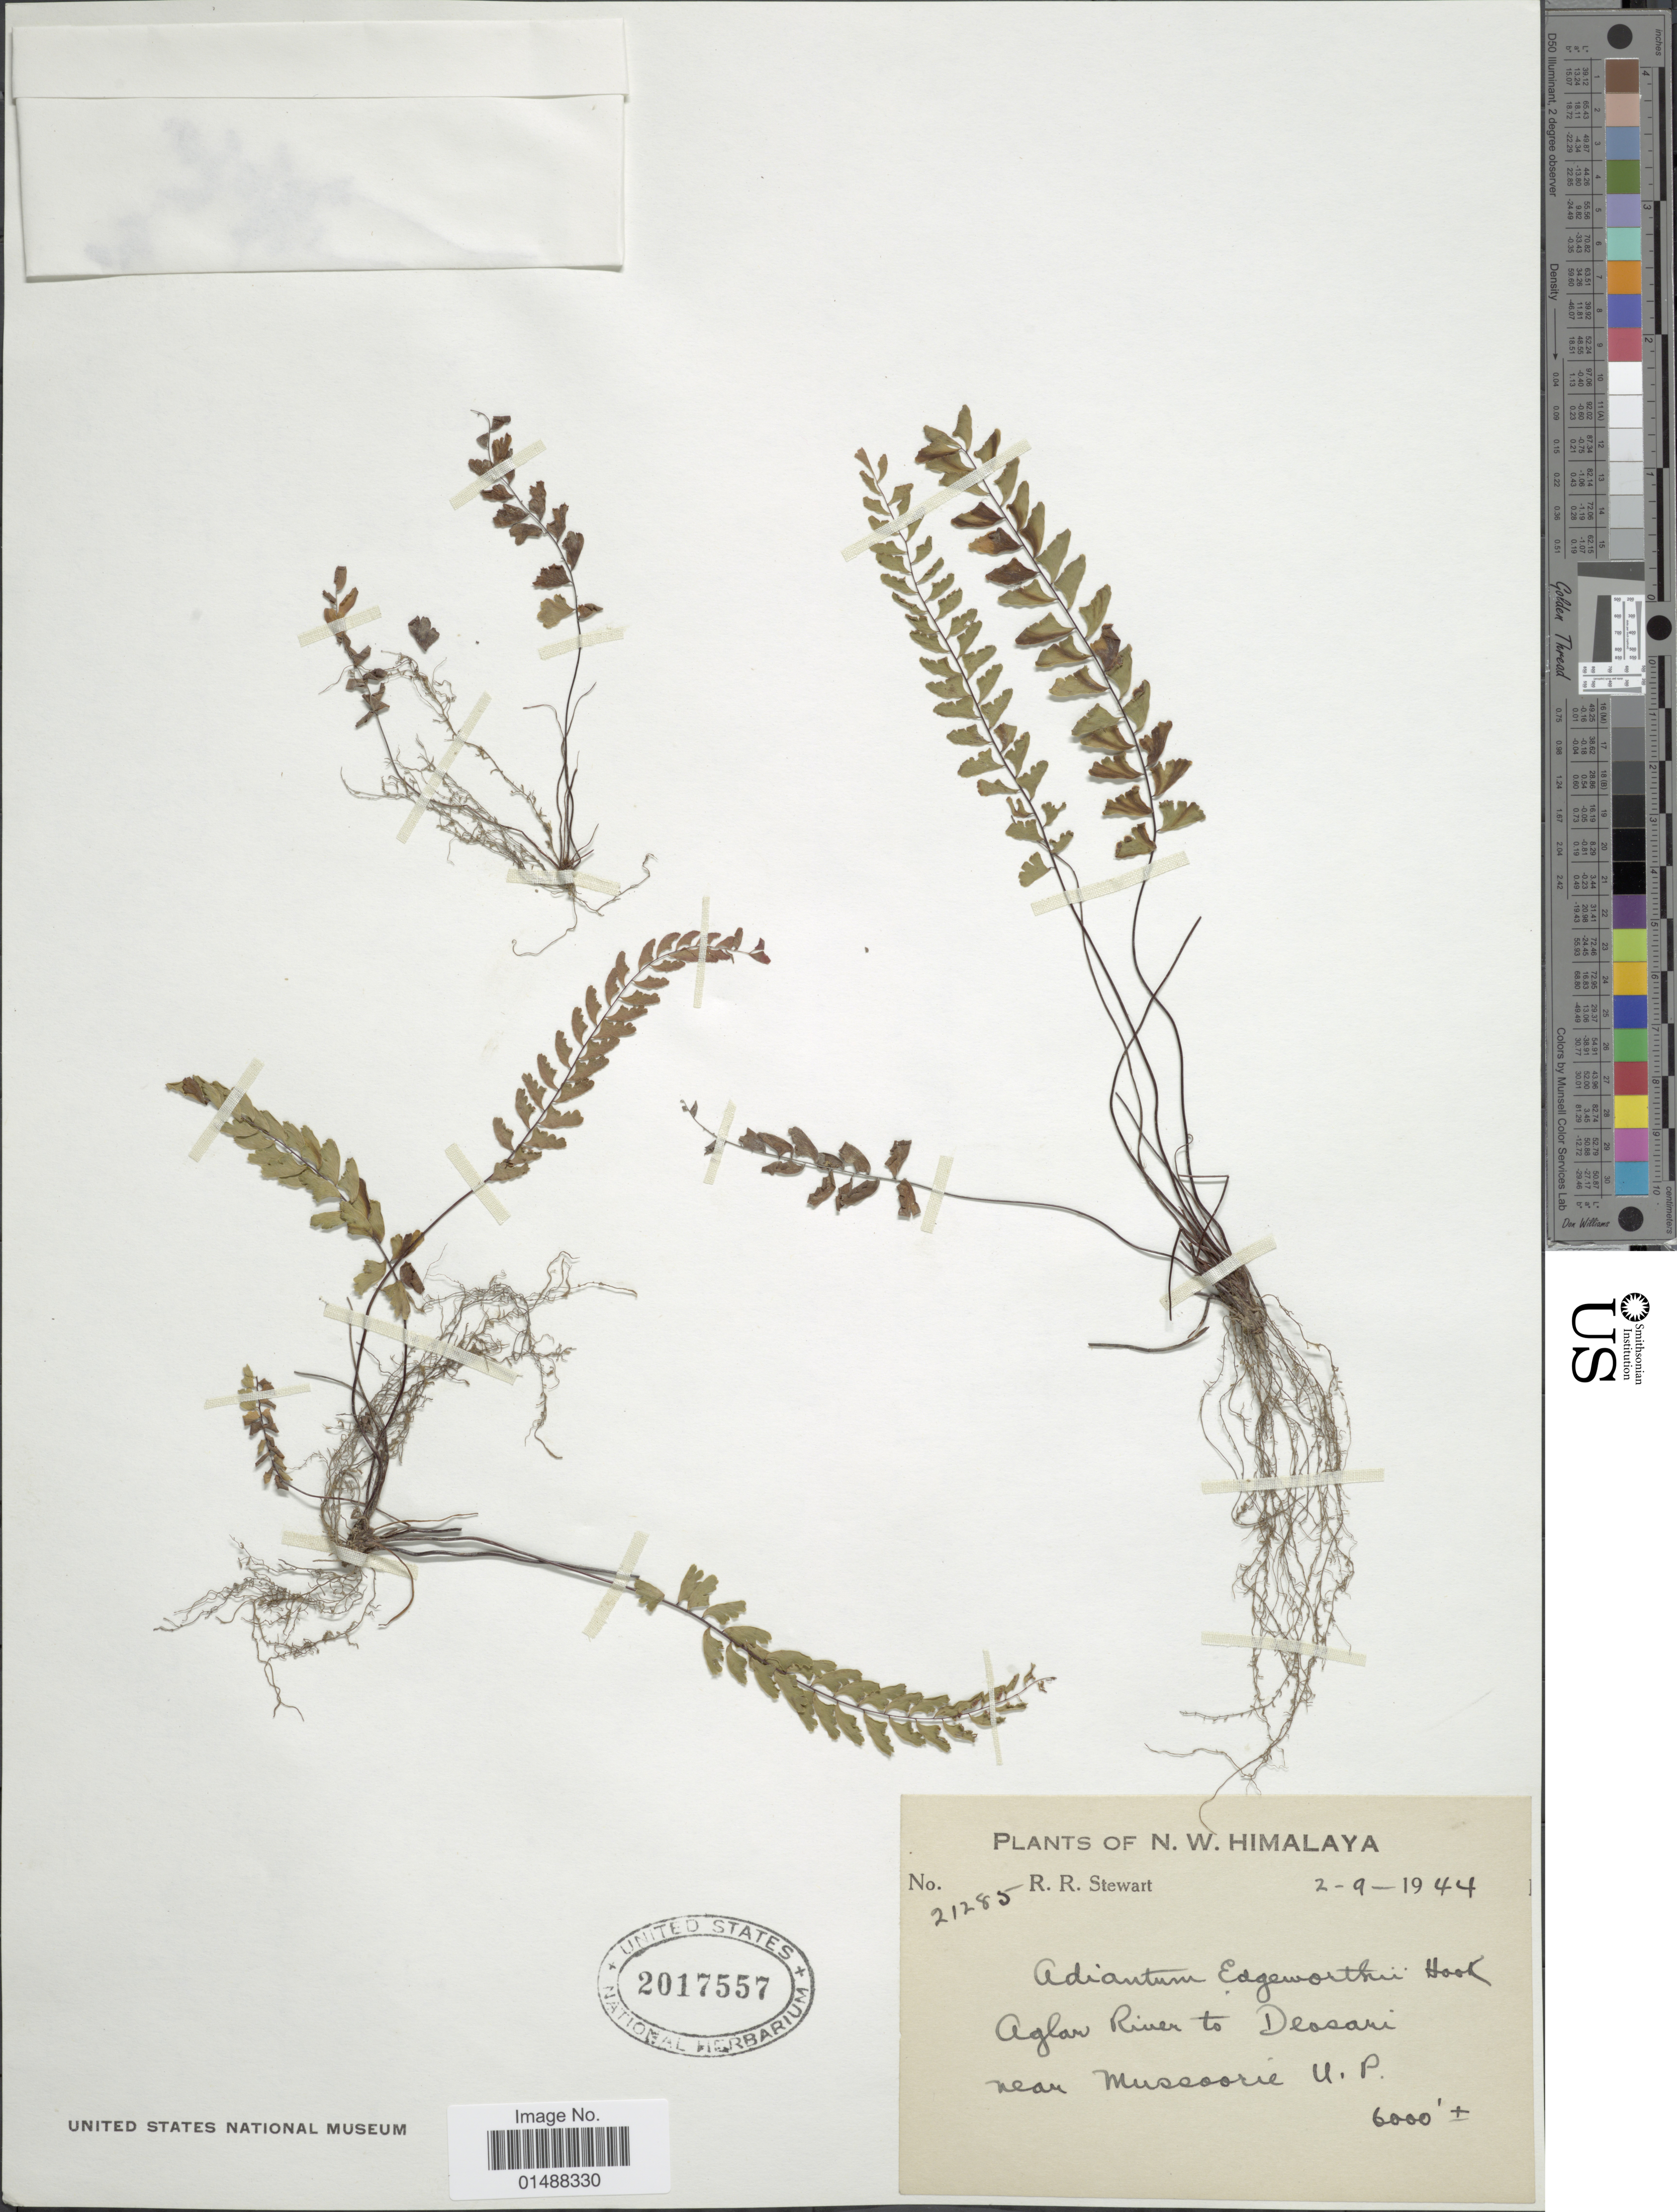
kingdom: Plantae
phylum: Tracheophyta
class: Polypodiopsida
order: Polypodiales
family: Pteridaceae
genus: Adiantum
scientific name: Adiantum edgeworthii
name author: Hook.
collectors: R. R. Stewart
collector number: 21285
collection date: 1944-09-02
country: India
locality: N.W. Himalaya, Aglar River to Deasari, near Mussoorie U.P.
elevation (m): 1829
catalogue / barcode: US 2017557